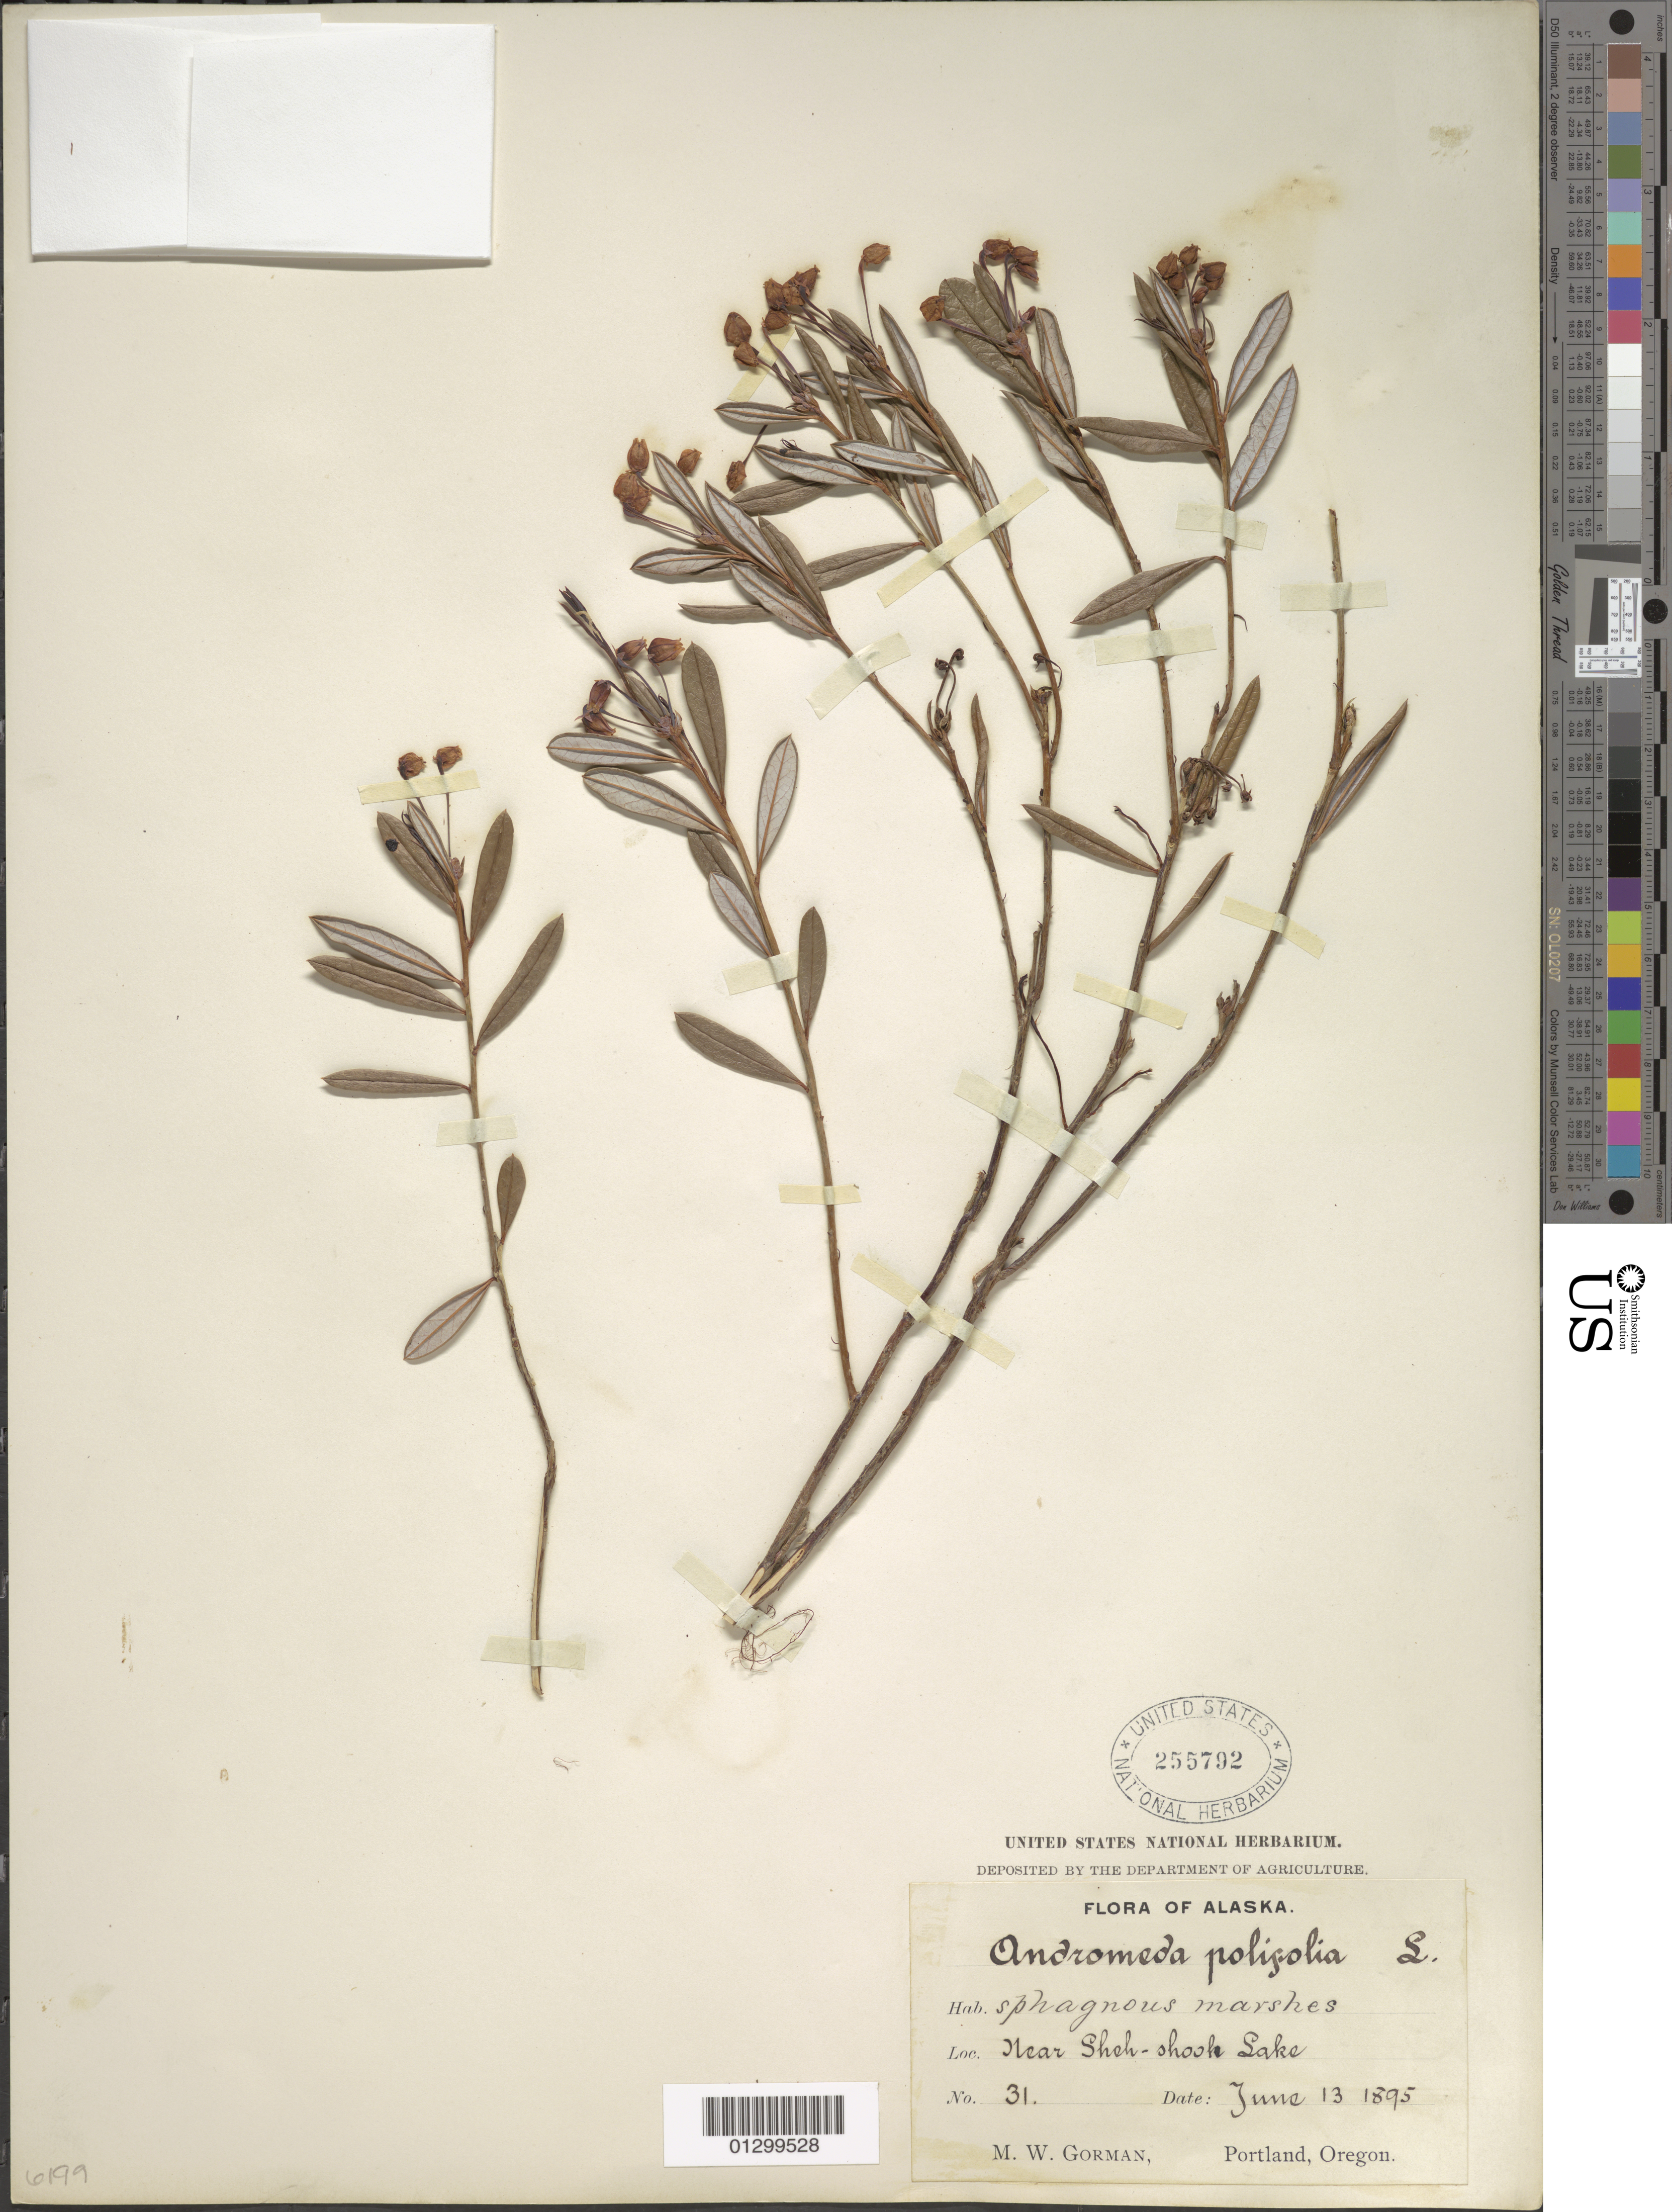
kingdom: Plantae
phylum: Tracheophyta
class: Magnoliopsida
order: Ericales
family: Ericaceae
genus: Andromeda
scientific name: Andromeda polifolia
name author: L.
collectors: M. W. Gorman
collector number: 31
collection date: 1895-06-13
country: United States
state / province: Alaska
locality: Sheh-shooh Lake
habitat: sphagnum marshes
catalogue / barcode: US 255792